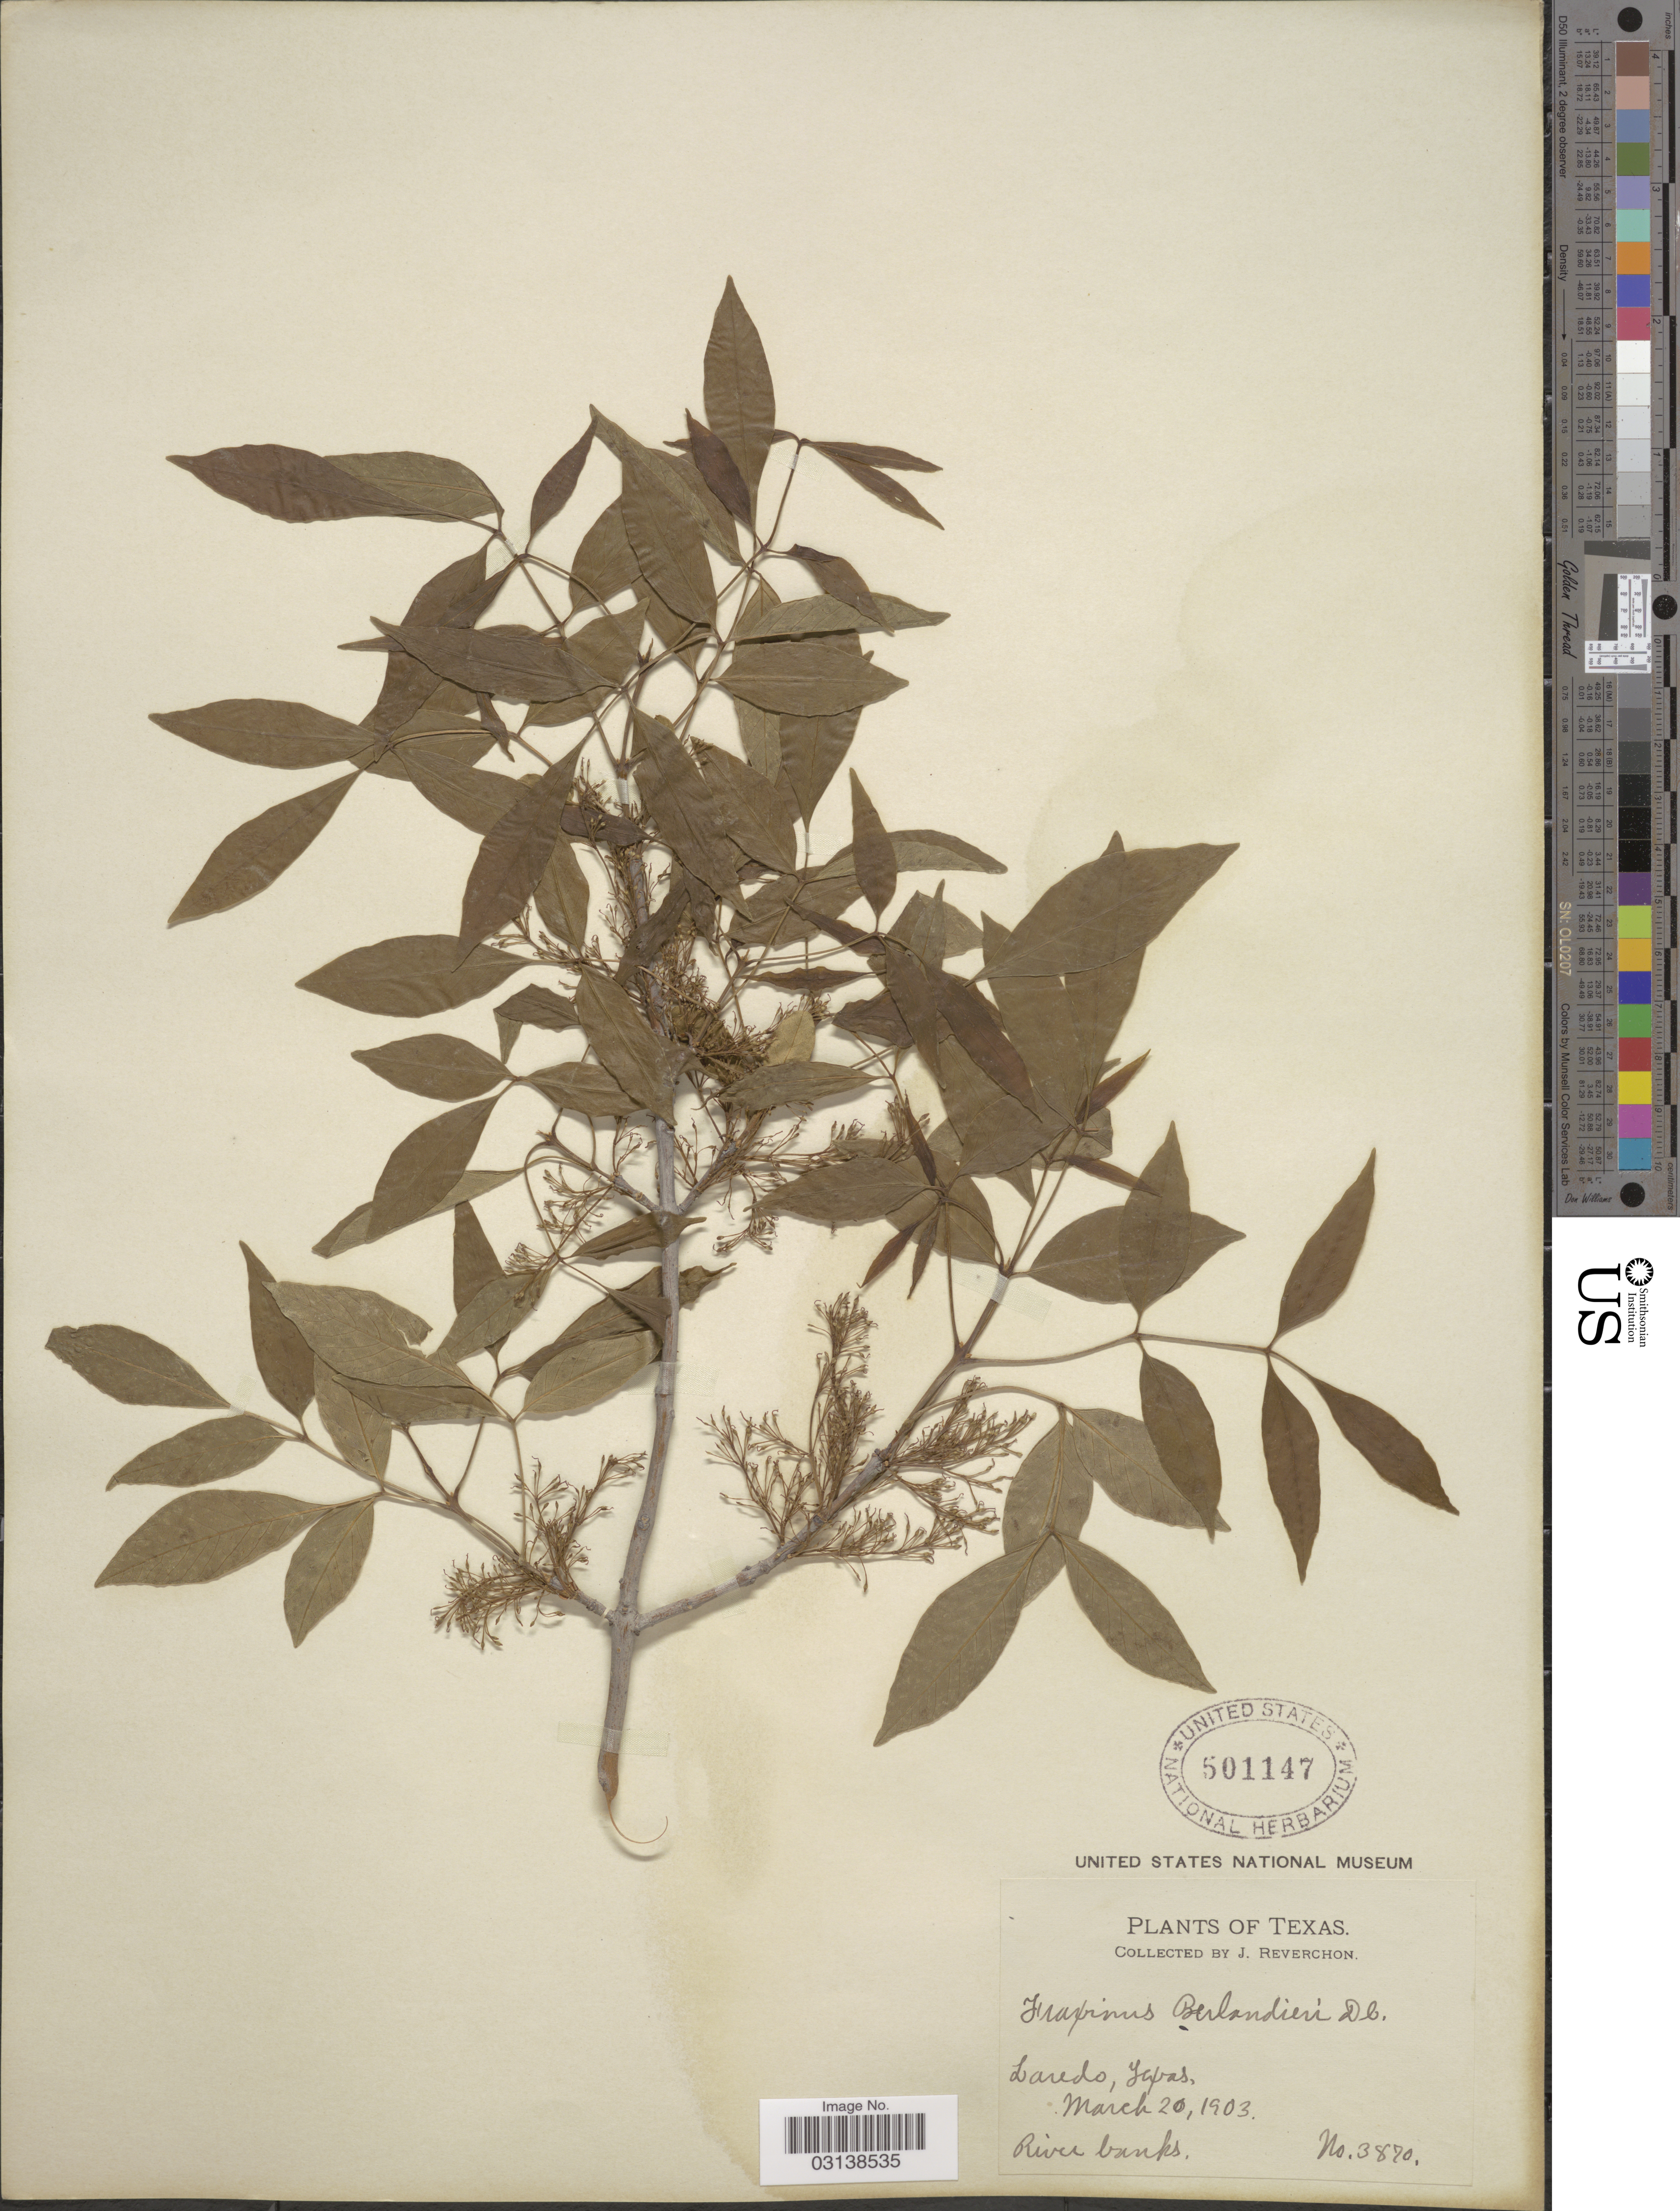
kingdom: Plantae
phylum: Tracheophyta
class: Magnoliopsida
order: Lamiales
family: Oleaceae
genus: Fraxinus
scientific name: Fraxinus berlandieriana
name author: A. DC.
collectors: J. Reverchon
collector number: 3820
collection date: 1903-03-20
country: United States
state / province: Texas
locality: Laredo.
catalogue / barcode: US 501147